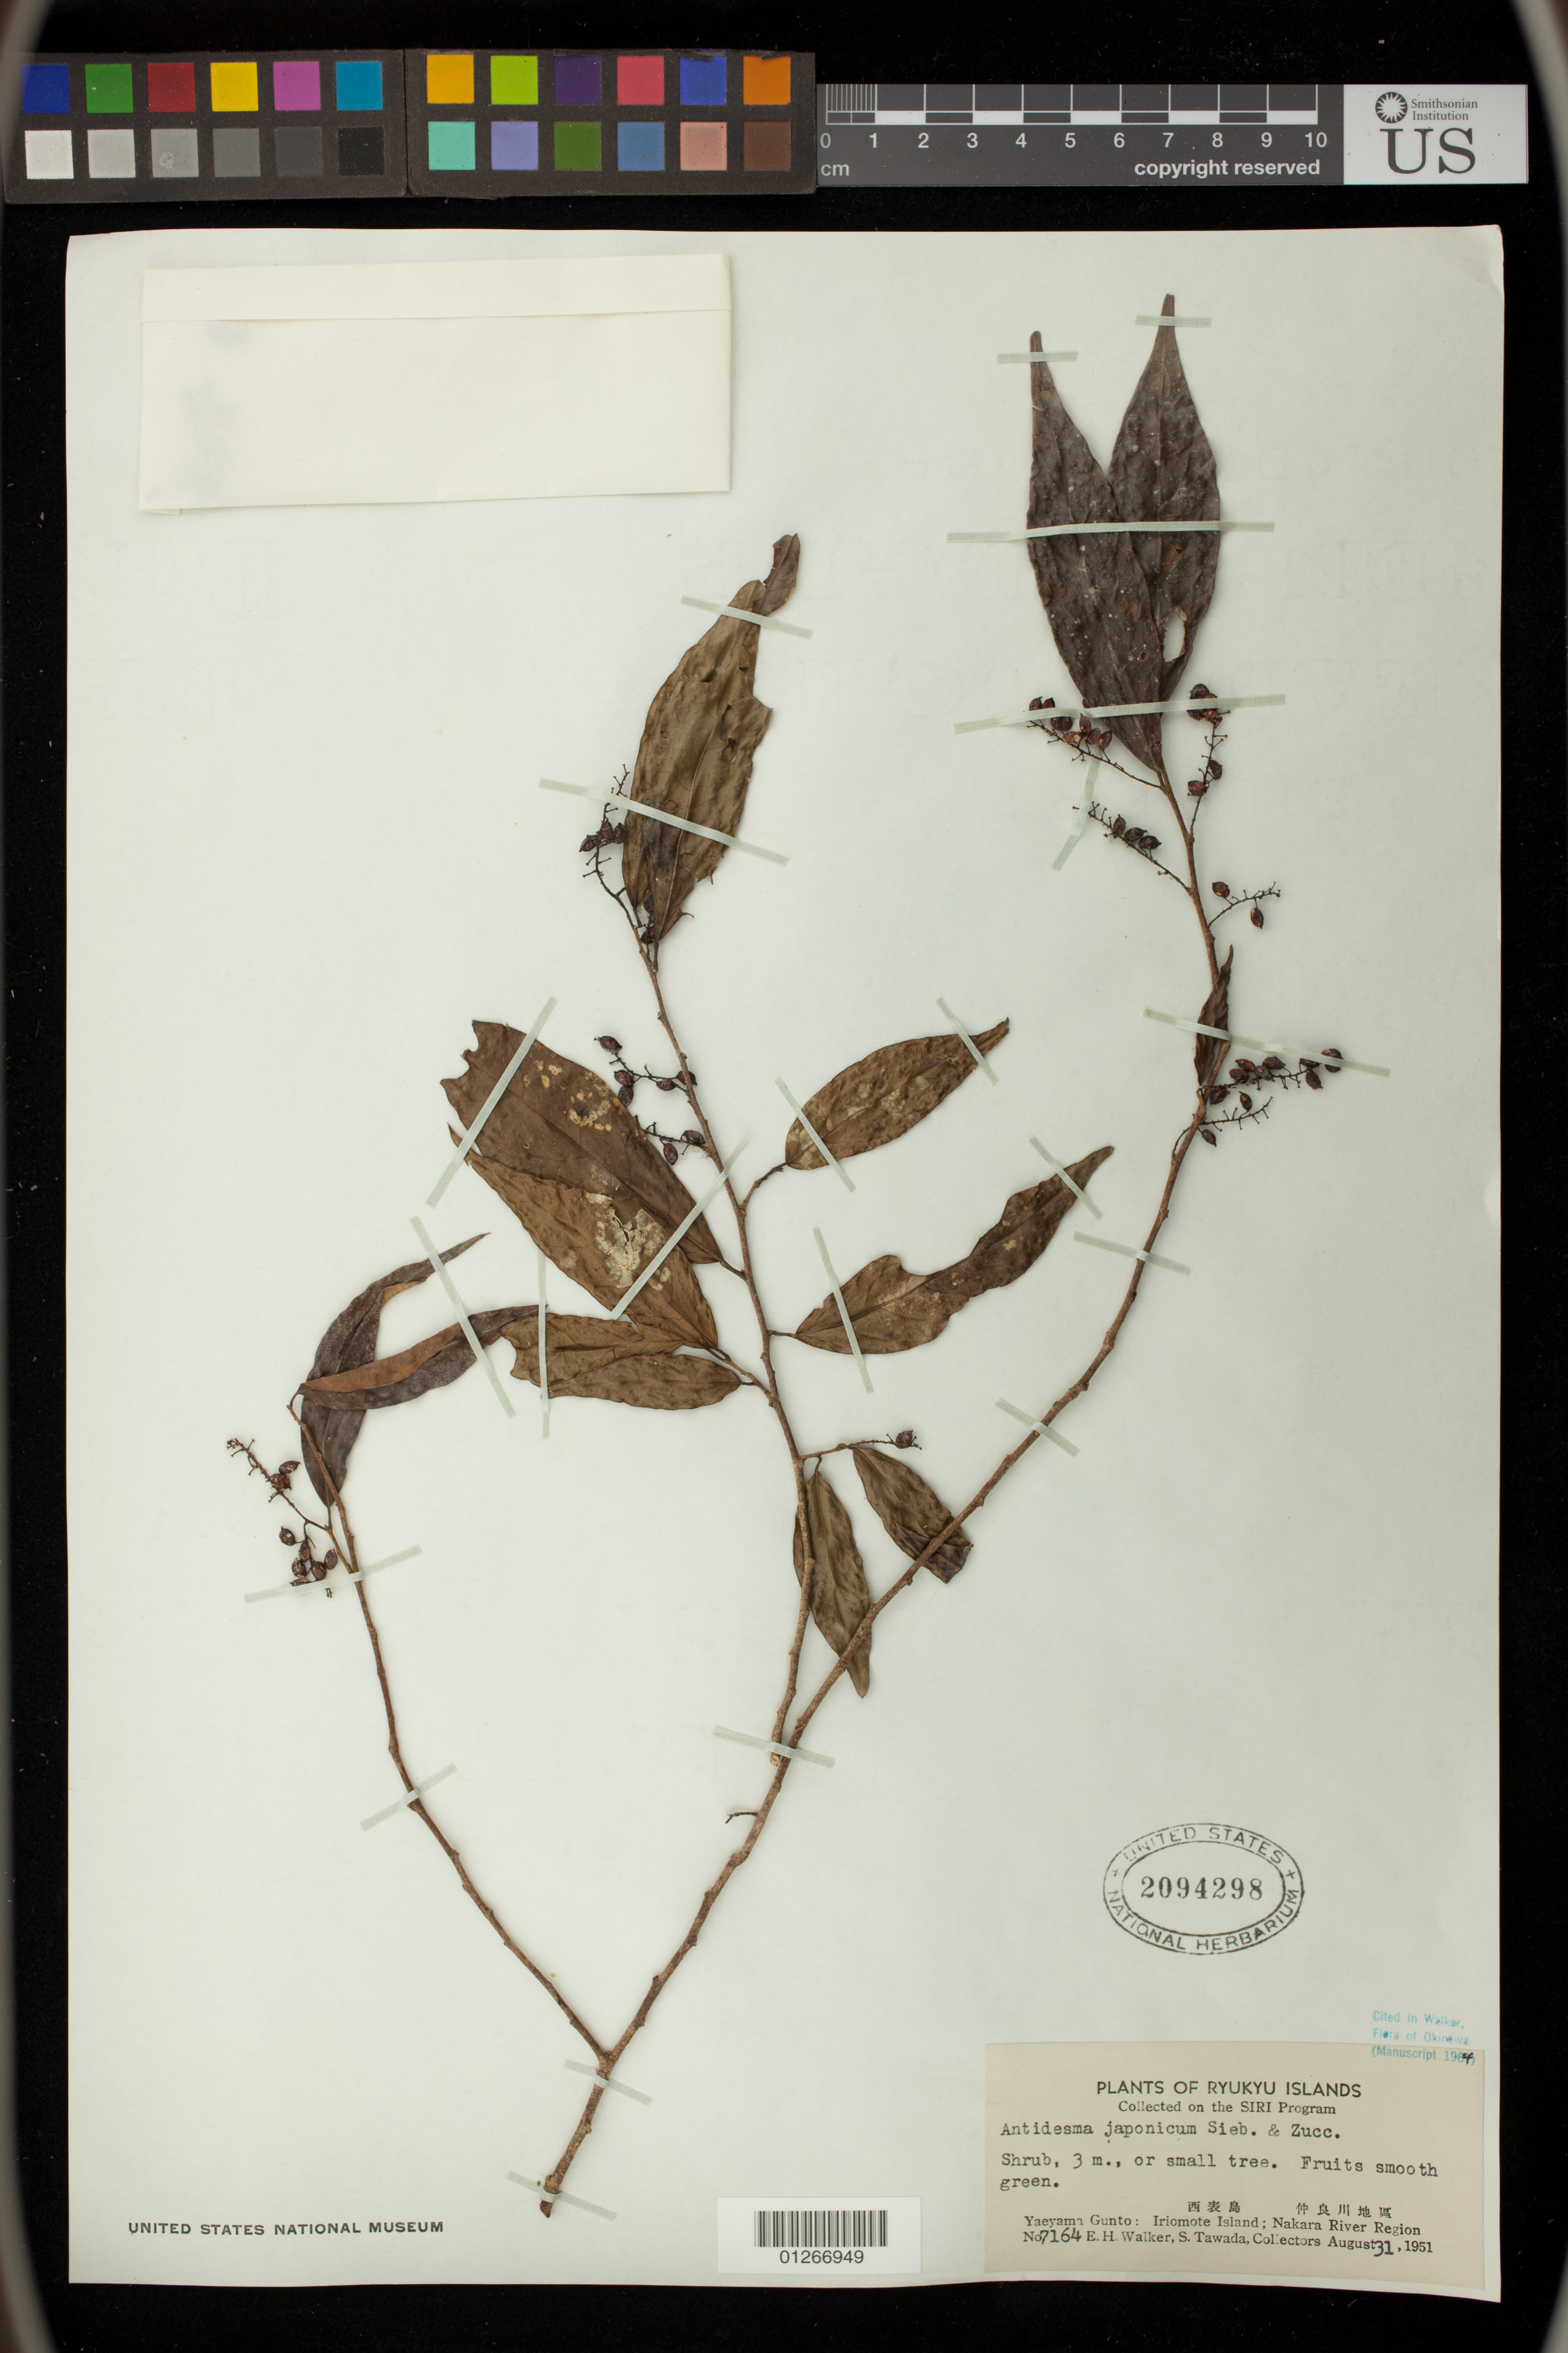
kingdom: Plantae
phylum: Tracheophyta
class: Magnoliopsida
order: Malpighiales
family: Phyllanthaceae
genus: Antidesma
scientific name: Antidesma japonicum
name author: Siebert & Zucc.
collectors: E. H. Walker & S. Tawada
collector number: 7264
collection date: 1951-08-31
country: Japan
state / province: Okinawa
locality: Ryukyu Islands; Yaeyama Gunto; Iriomote Island; Nakara River Region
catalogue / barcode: US 2094298